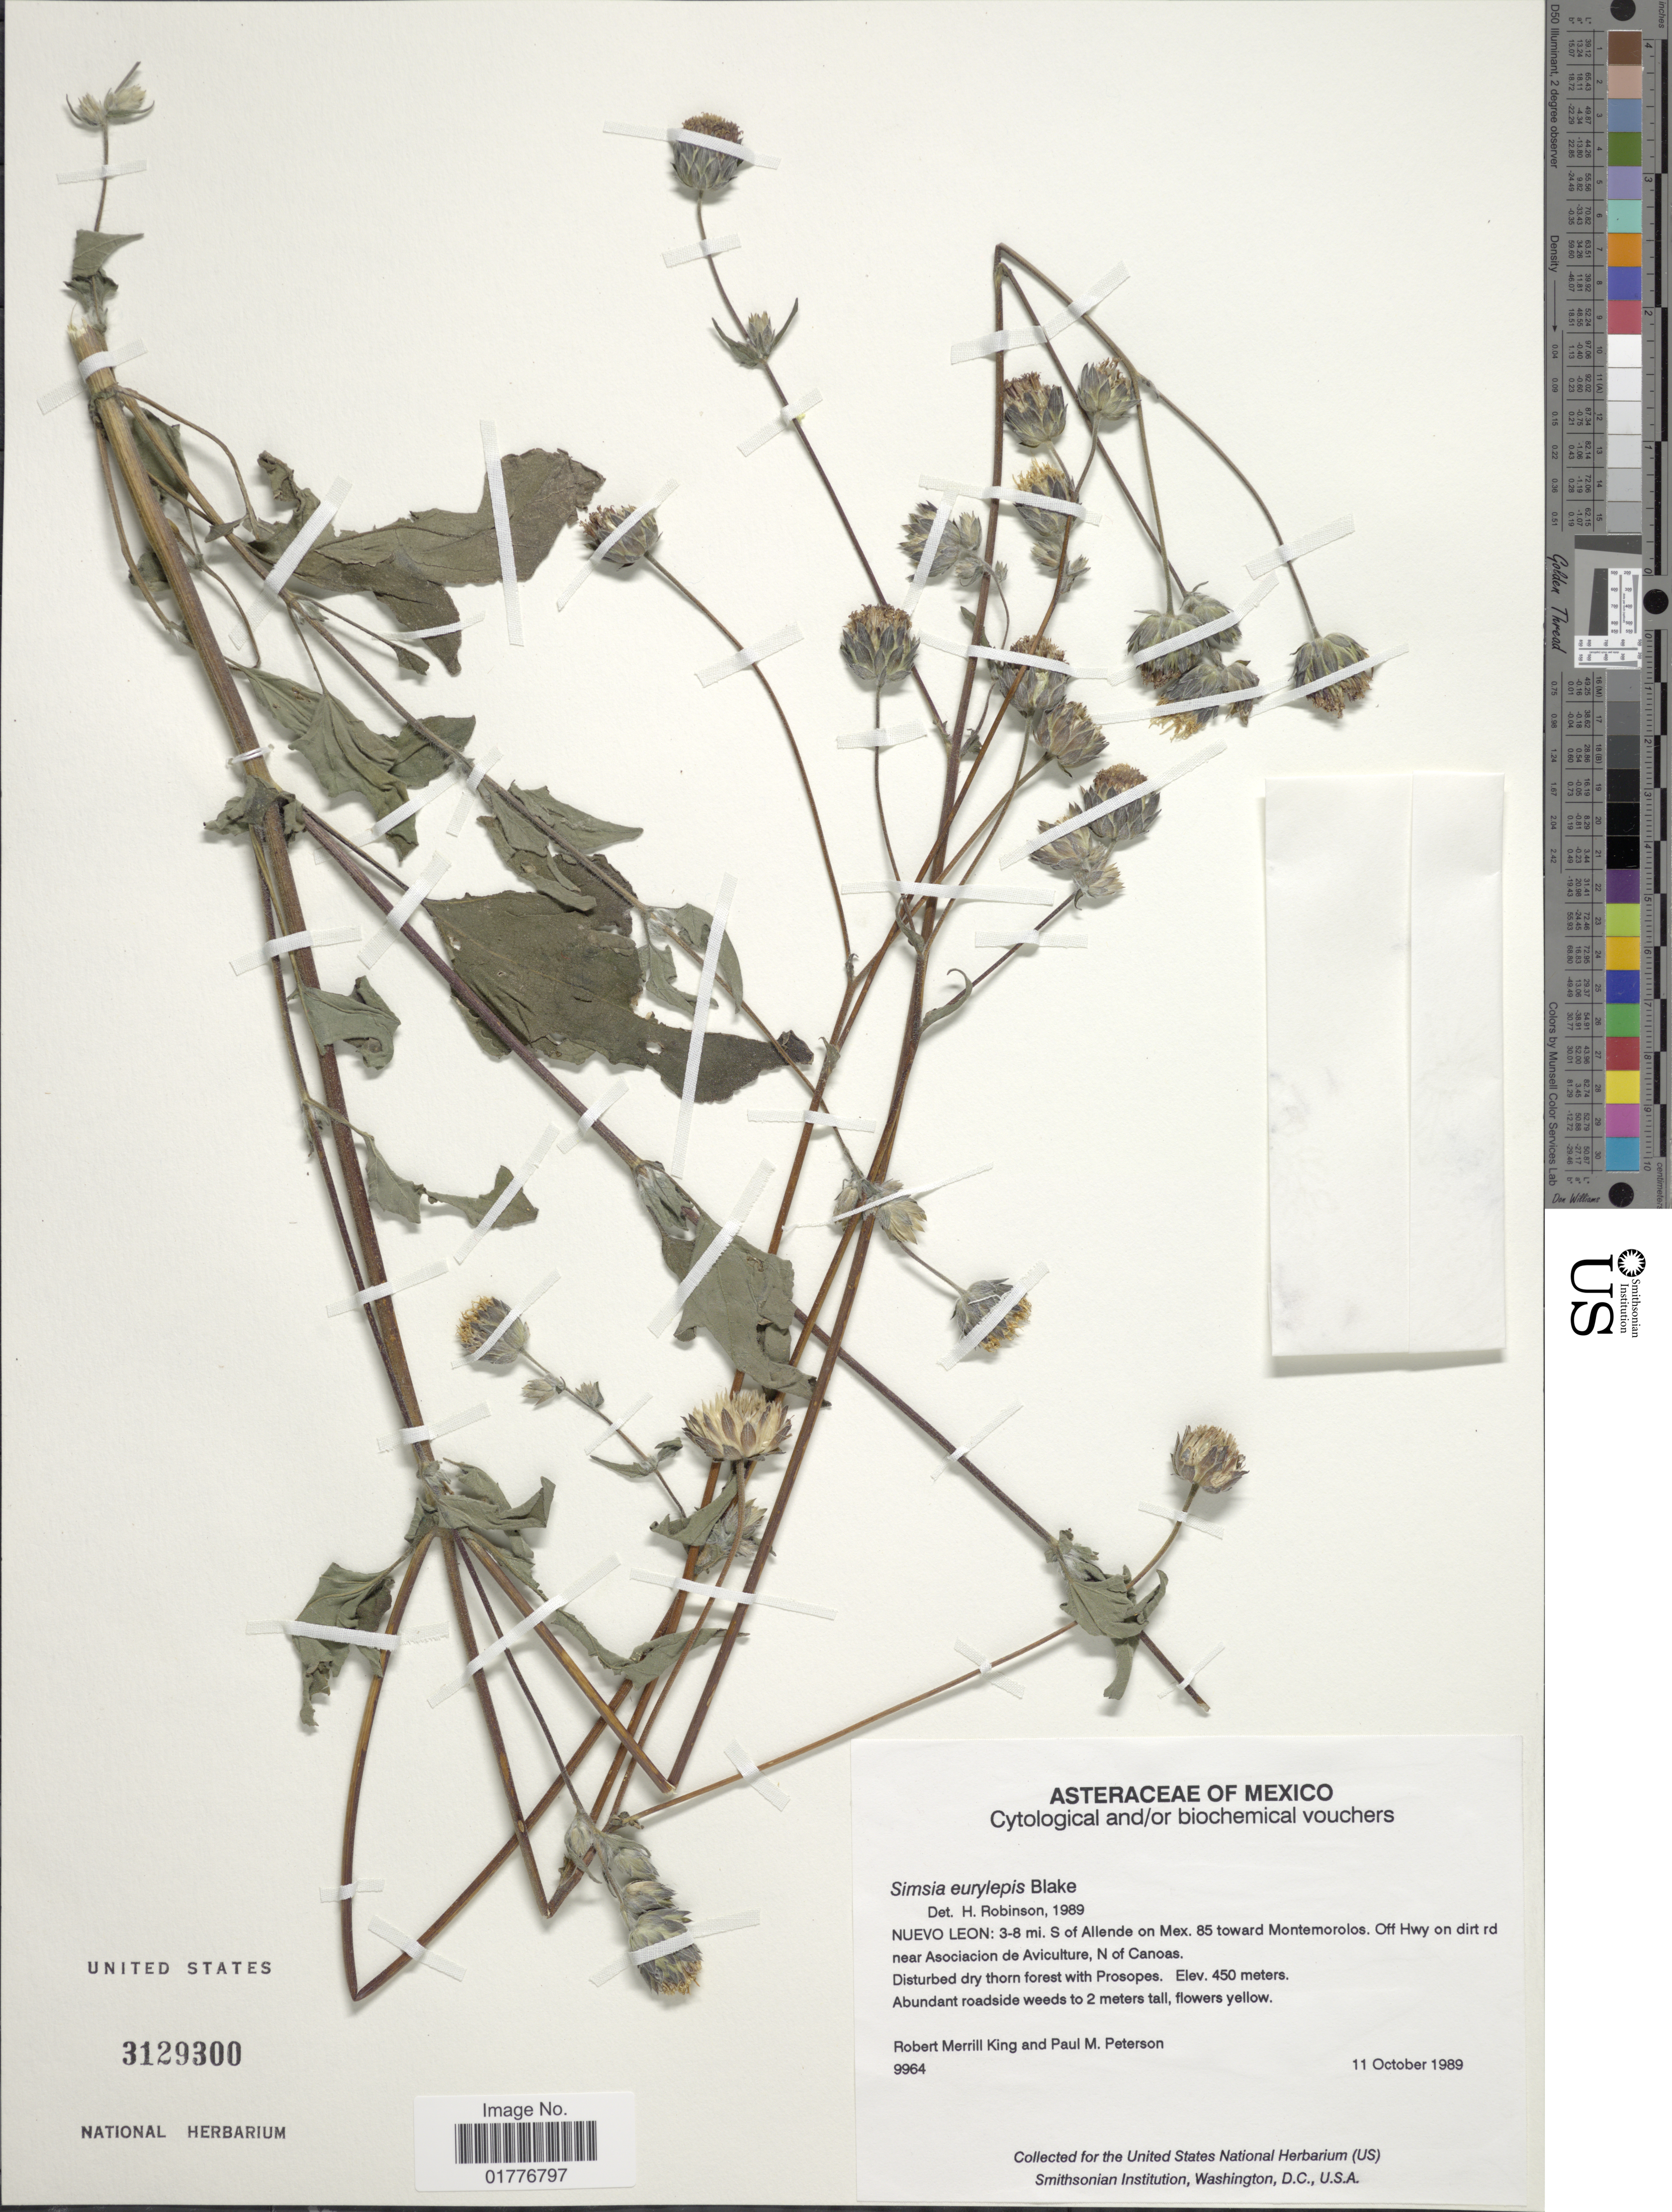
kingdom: Plantae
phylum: Tracheophyta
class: Magnoliopsida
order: Asterales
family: Asteraceae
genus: Simsia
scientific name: Simsia eurylepis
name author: S.F. Blake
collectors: R. M. King & P. M. Peterson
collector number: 9964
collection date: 1989-10-11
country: Mexico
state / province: Nuevo León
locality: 3-8 mi. S of Allende on mex. 85 toward Montemorolos. Off Hwy on dirt rd near Asociantio de Aviculture, N of Canoas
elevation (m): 450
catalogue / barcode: US 3129300